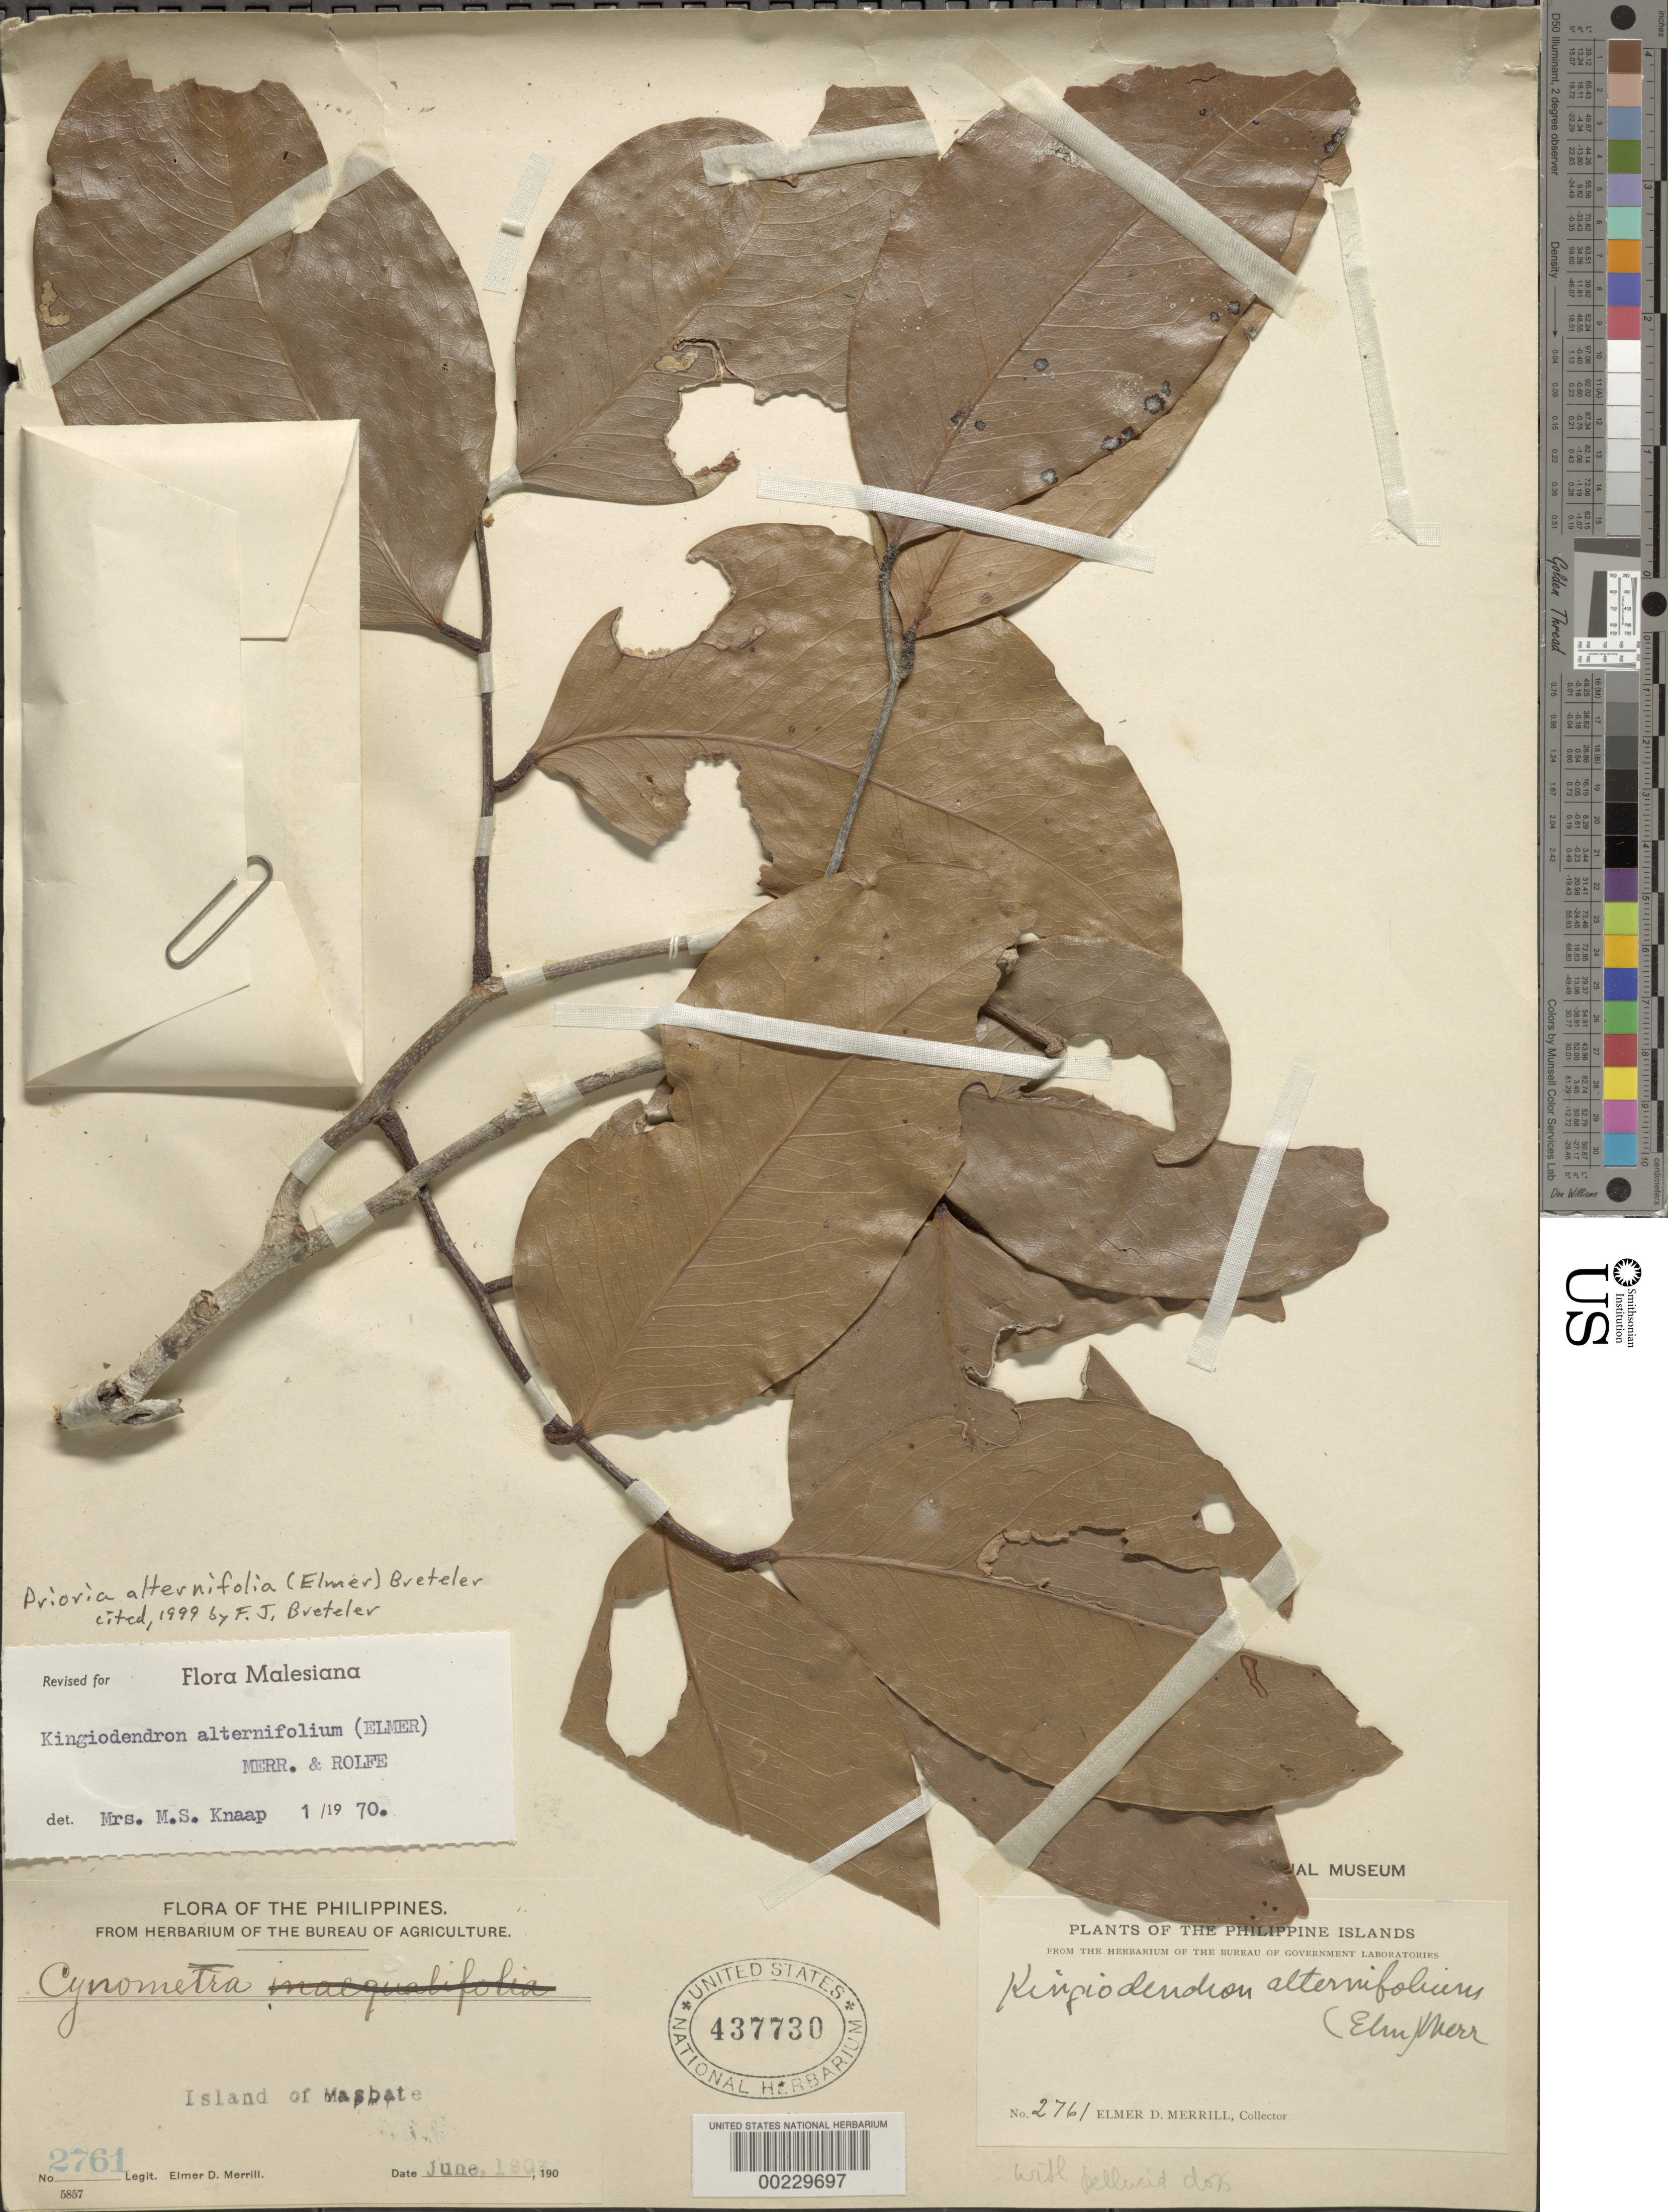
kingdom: Plantae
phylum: Tracheophyta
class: Magnoliopsida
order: Fabales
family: Fabaceae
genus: Kingiodendron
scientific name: Kingiodendron alternifolium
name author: (Elmer) Merr. & Rolfe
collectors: E. D. Merrill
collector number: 2761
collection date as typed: Jun 1903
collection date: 1903-06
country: Philippines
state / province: Bicol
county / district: Masbate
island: Masbate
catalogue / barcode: US 437730